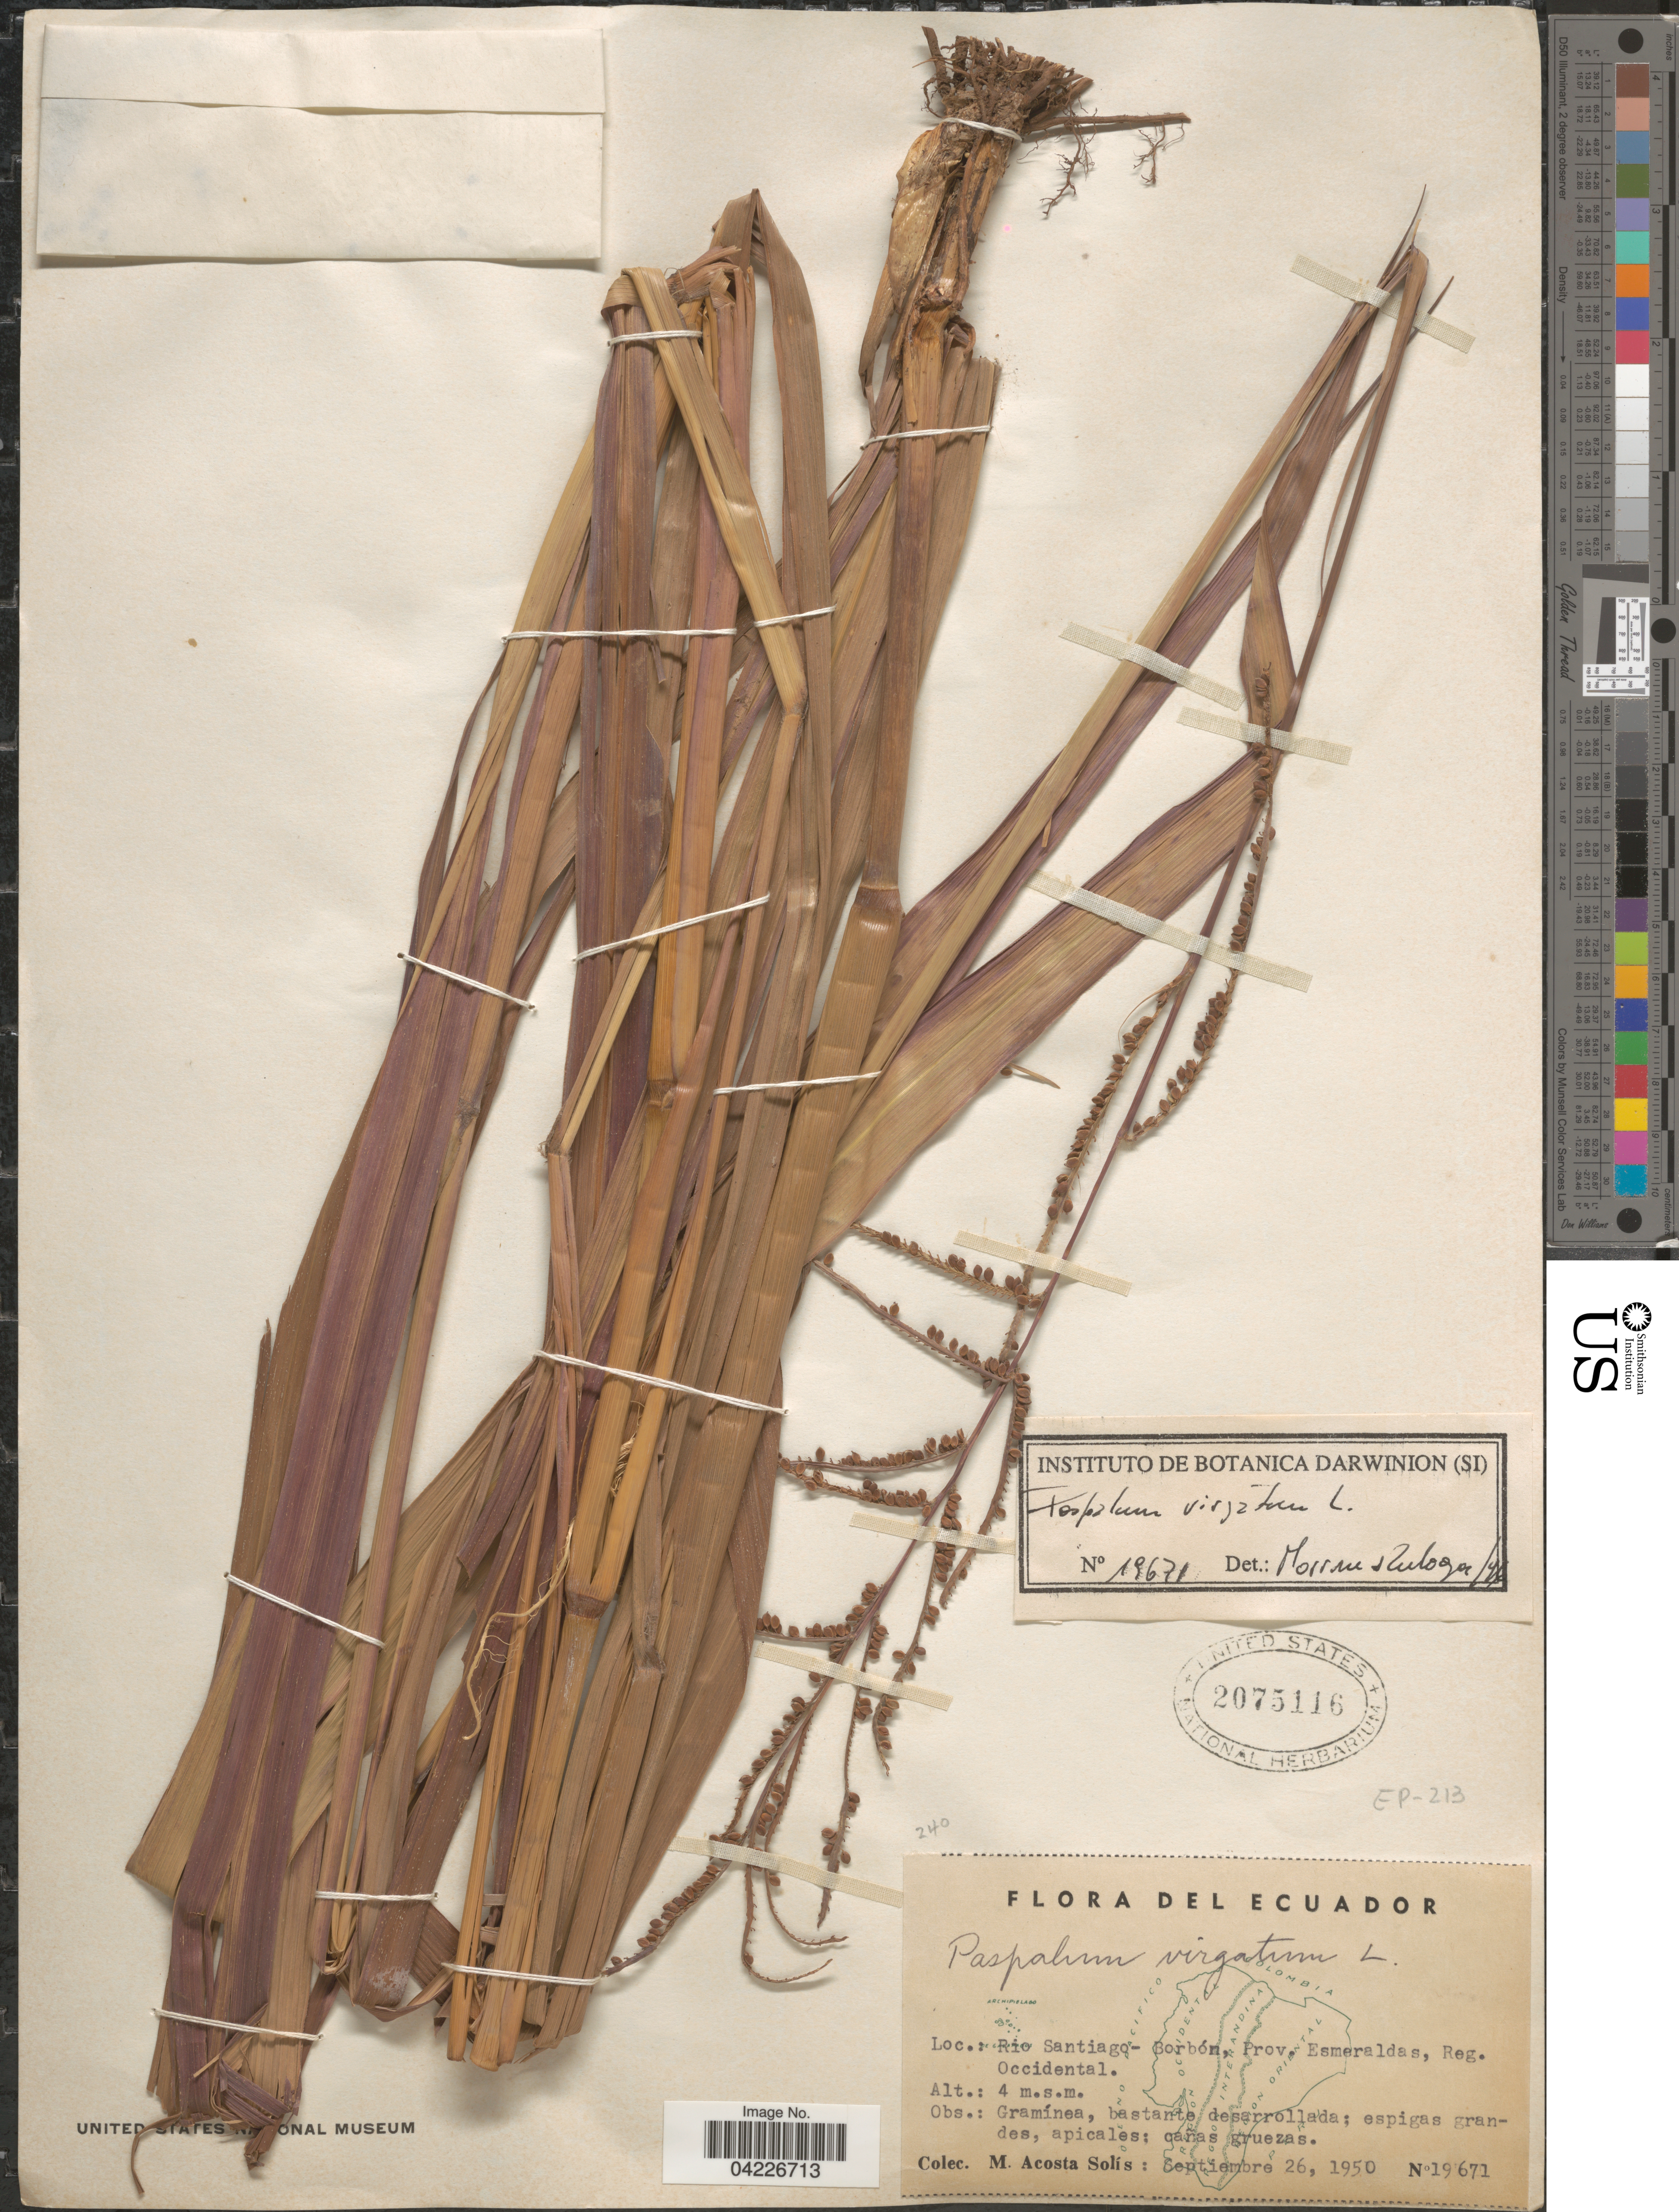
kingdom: Plantae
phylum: Tracheophyta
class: Liliopsida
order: Poales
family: Poaceae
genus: Paspalum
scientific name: Paspalum virgatum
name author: L.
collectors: M. Acosta Solis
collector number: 19671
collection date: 1950-09-26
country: Ecuador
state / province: Esmeraldas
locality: Rio Santiago - Borbón, Reg. Occidental.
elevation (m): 4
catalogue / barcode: US 2075116